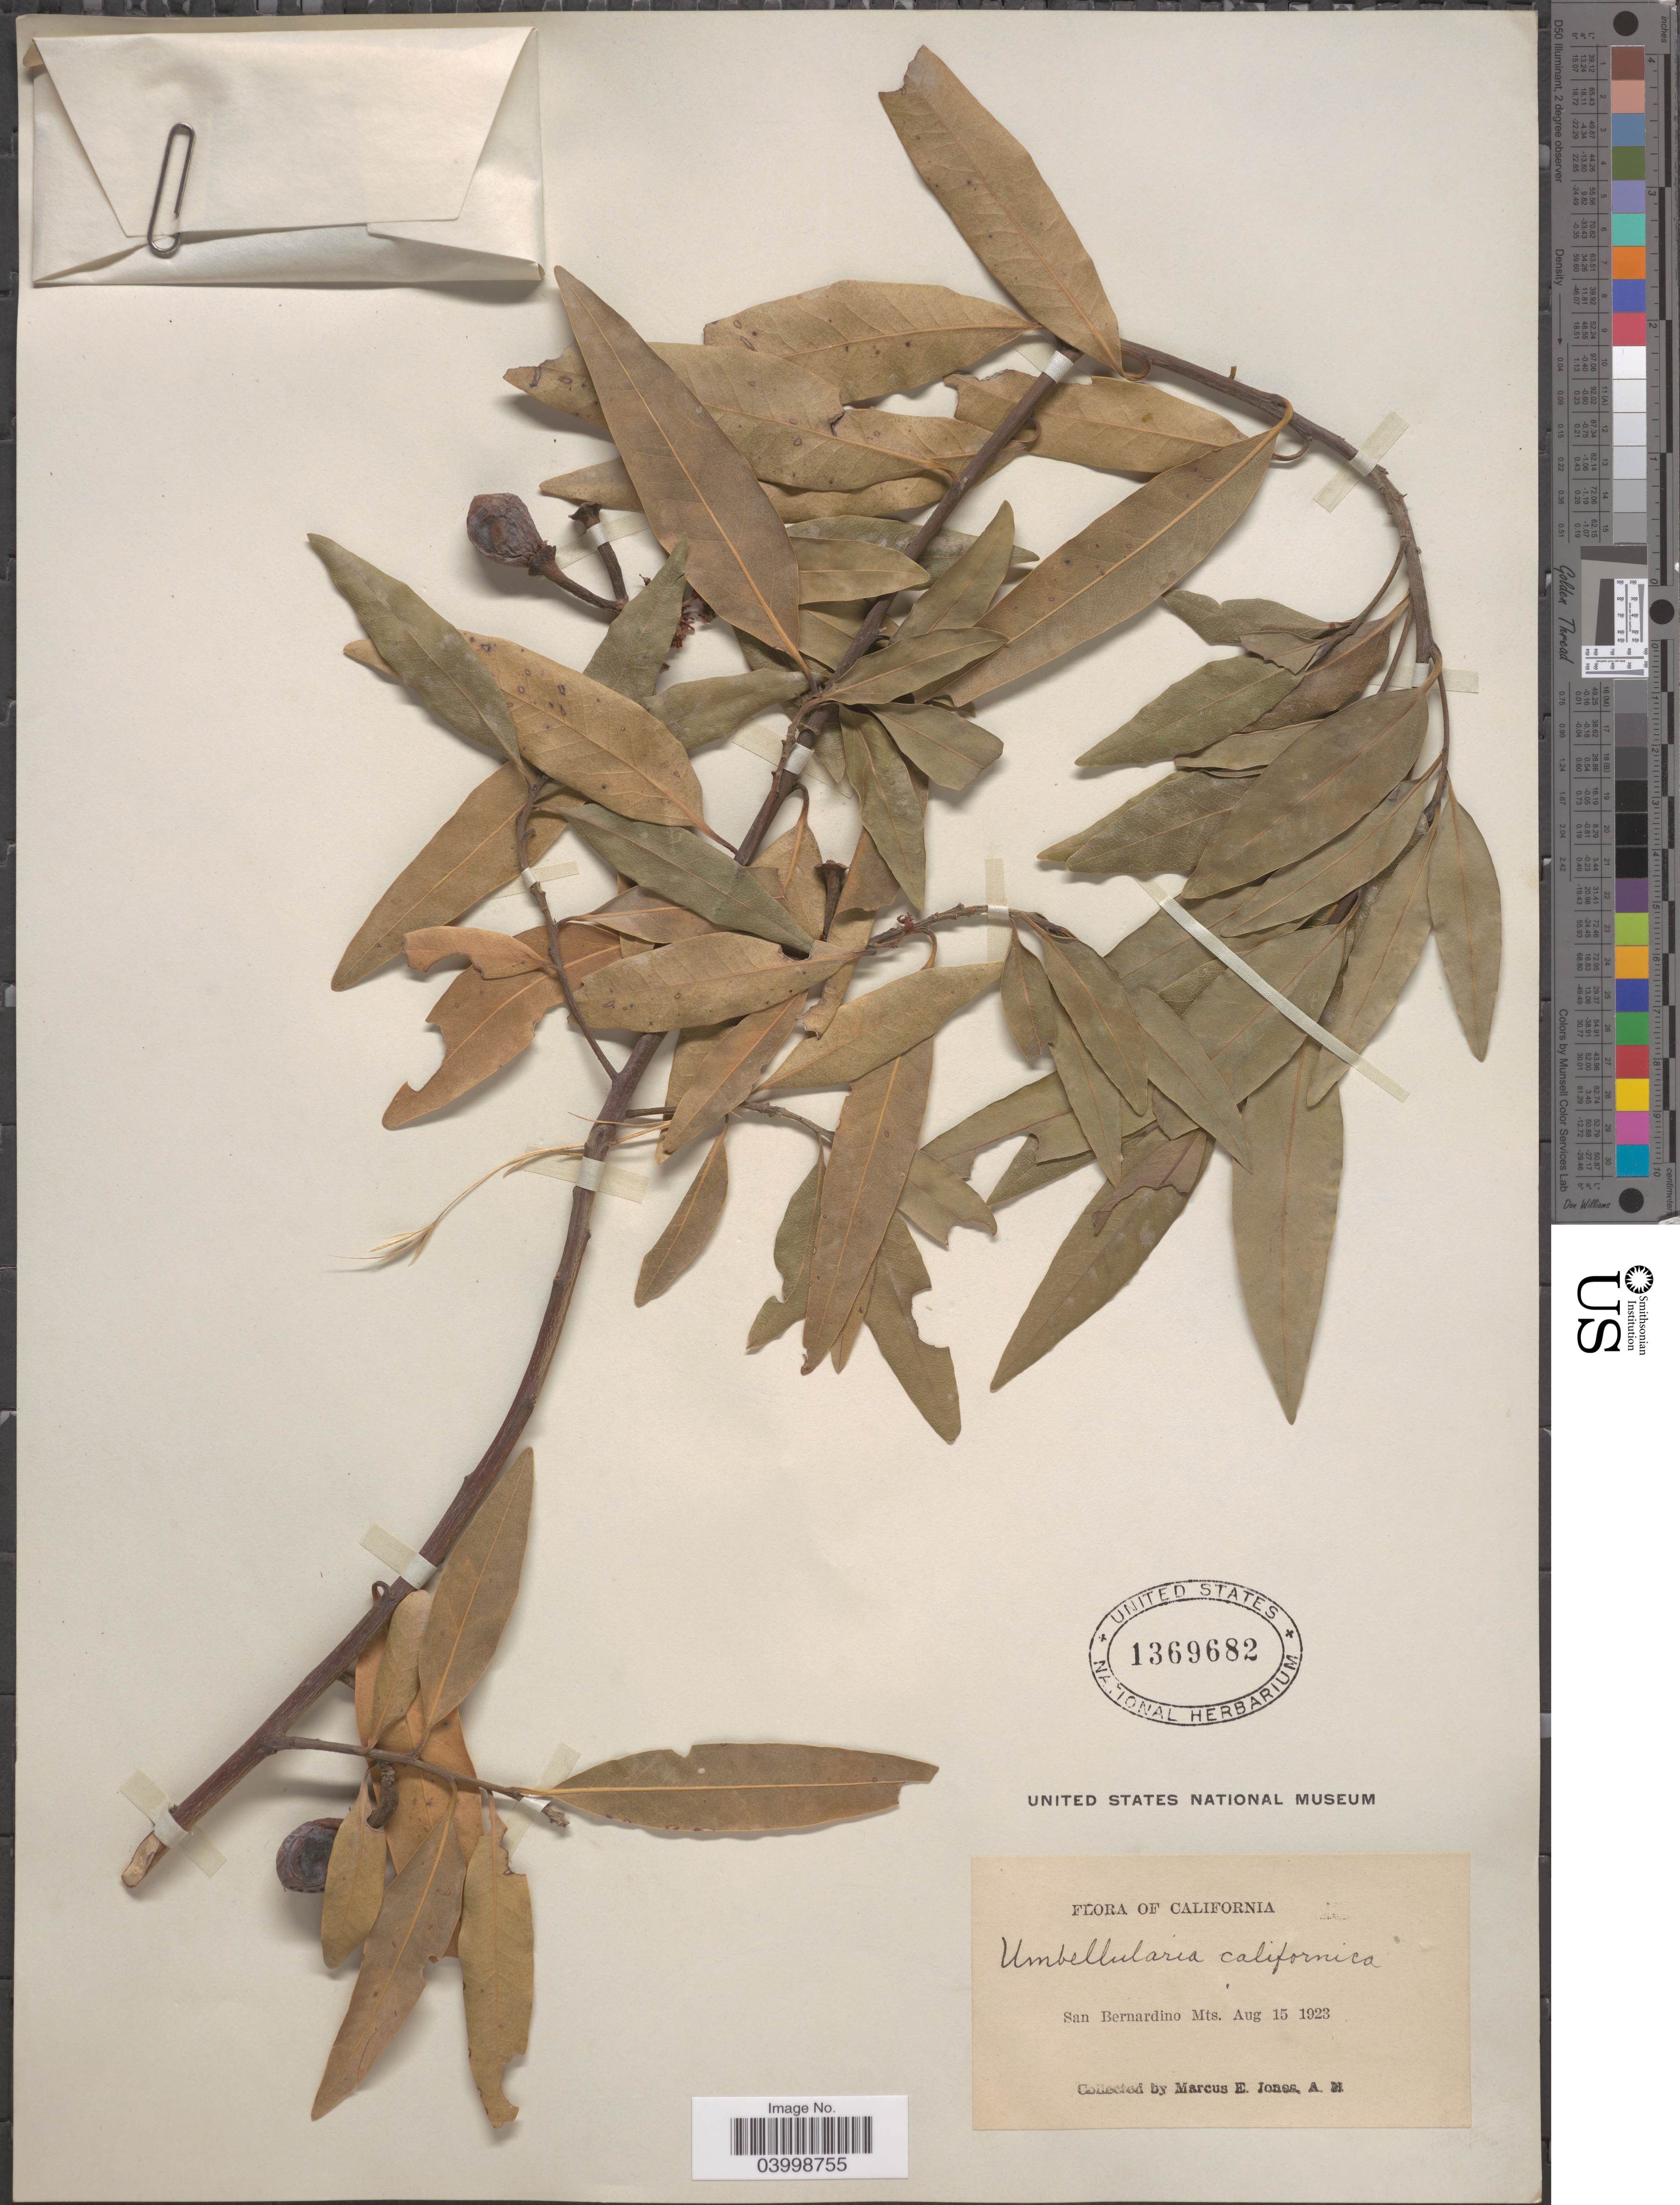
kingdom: Plantae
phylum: Tracheophyta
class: Magnoliopsida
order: Laurales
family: Lauraceae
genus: Umbellularia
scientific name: Umbellularia californica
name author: (Hook. & Arn.) Nutt.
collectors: M. E. Jones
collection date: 1923-08-15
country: United States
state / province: California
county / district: San Bernardino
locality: San Bernardino Mts.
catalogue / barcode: US 1369682